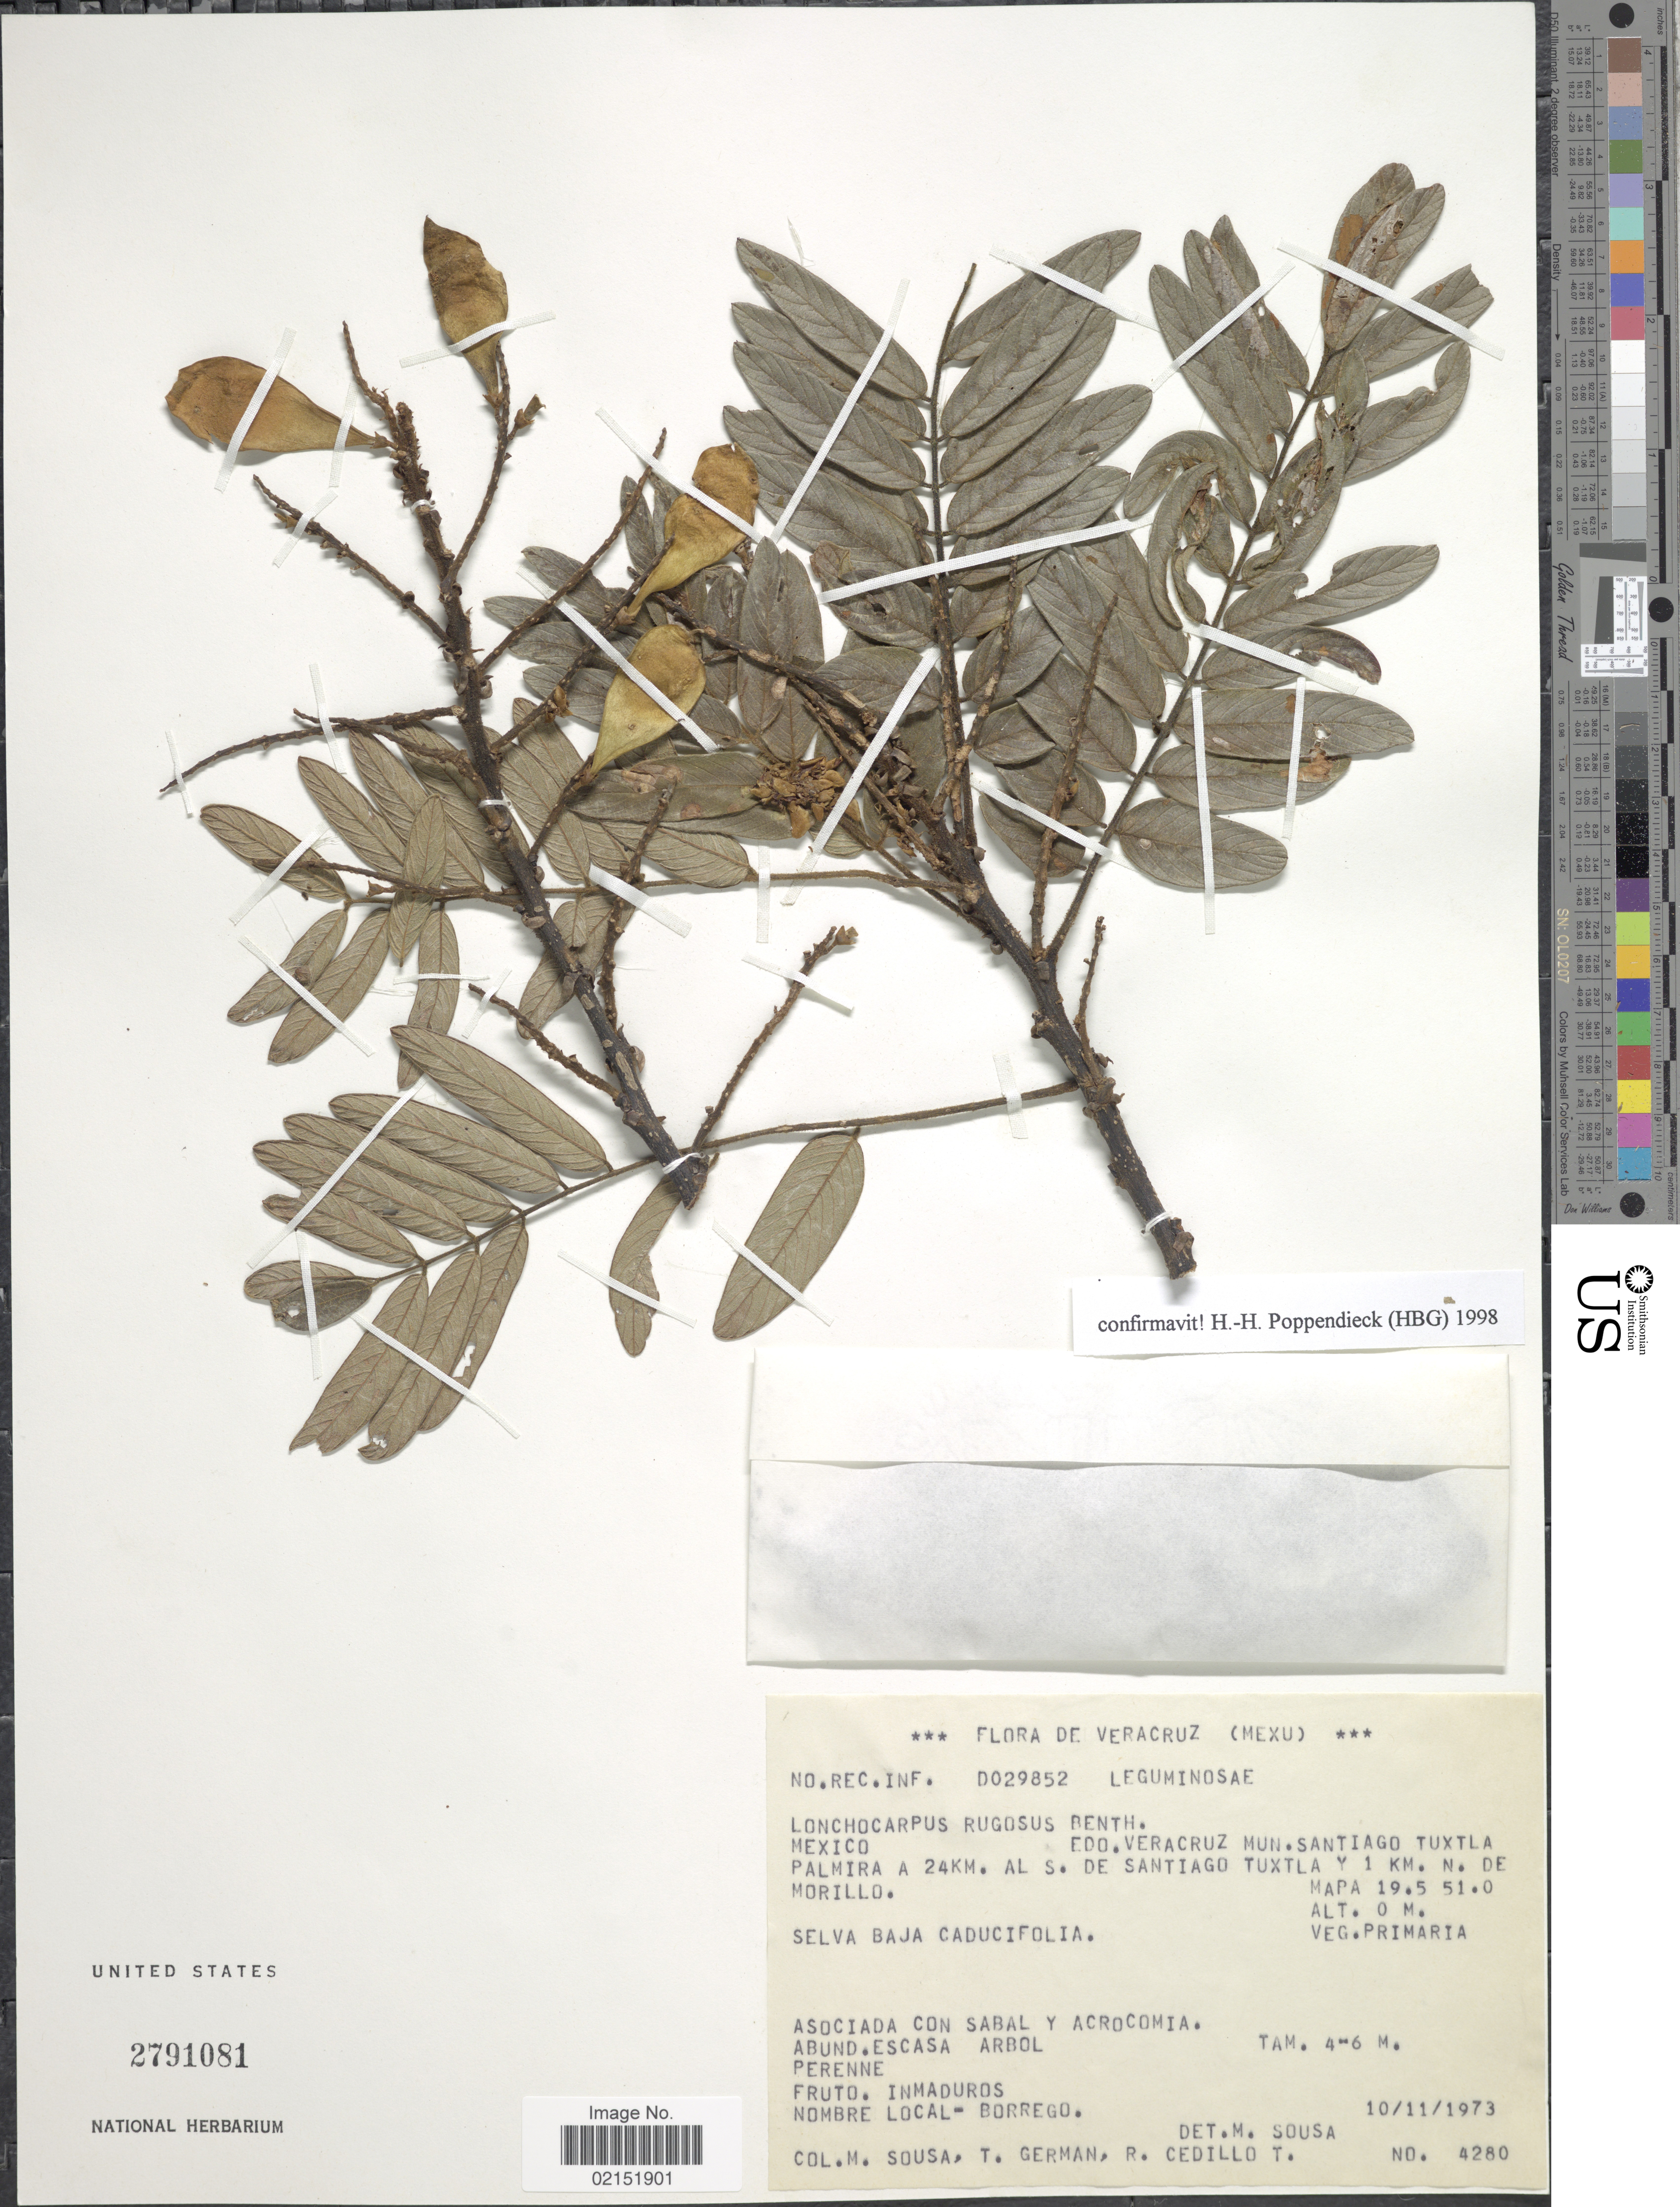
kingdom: Plantae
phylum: Tracheophyta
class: Magnoliopsida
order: Fabales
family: Fabaceae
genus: Lonchocarpus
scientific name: Lonchocarpus rugosus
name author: Benth.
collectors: M. Sousa, German, T. & R. CedilloT.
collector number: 4280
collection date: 1973-11-10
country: Mexico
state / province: Veracruz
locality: Mun. Santiago Tuxtla Palmira a 24 km. al S. de Santiago Tixtla y 1 km N. de Morillo, Mapa 19.5 51.0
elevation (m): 0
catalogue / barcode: US 2791081